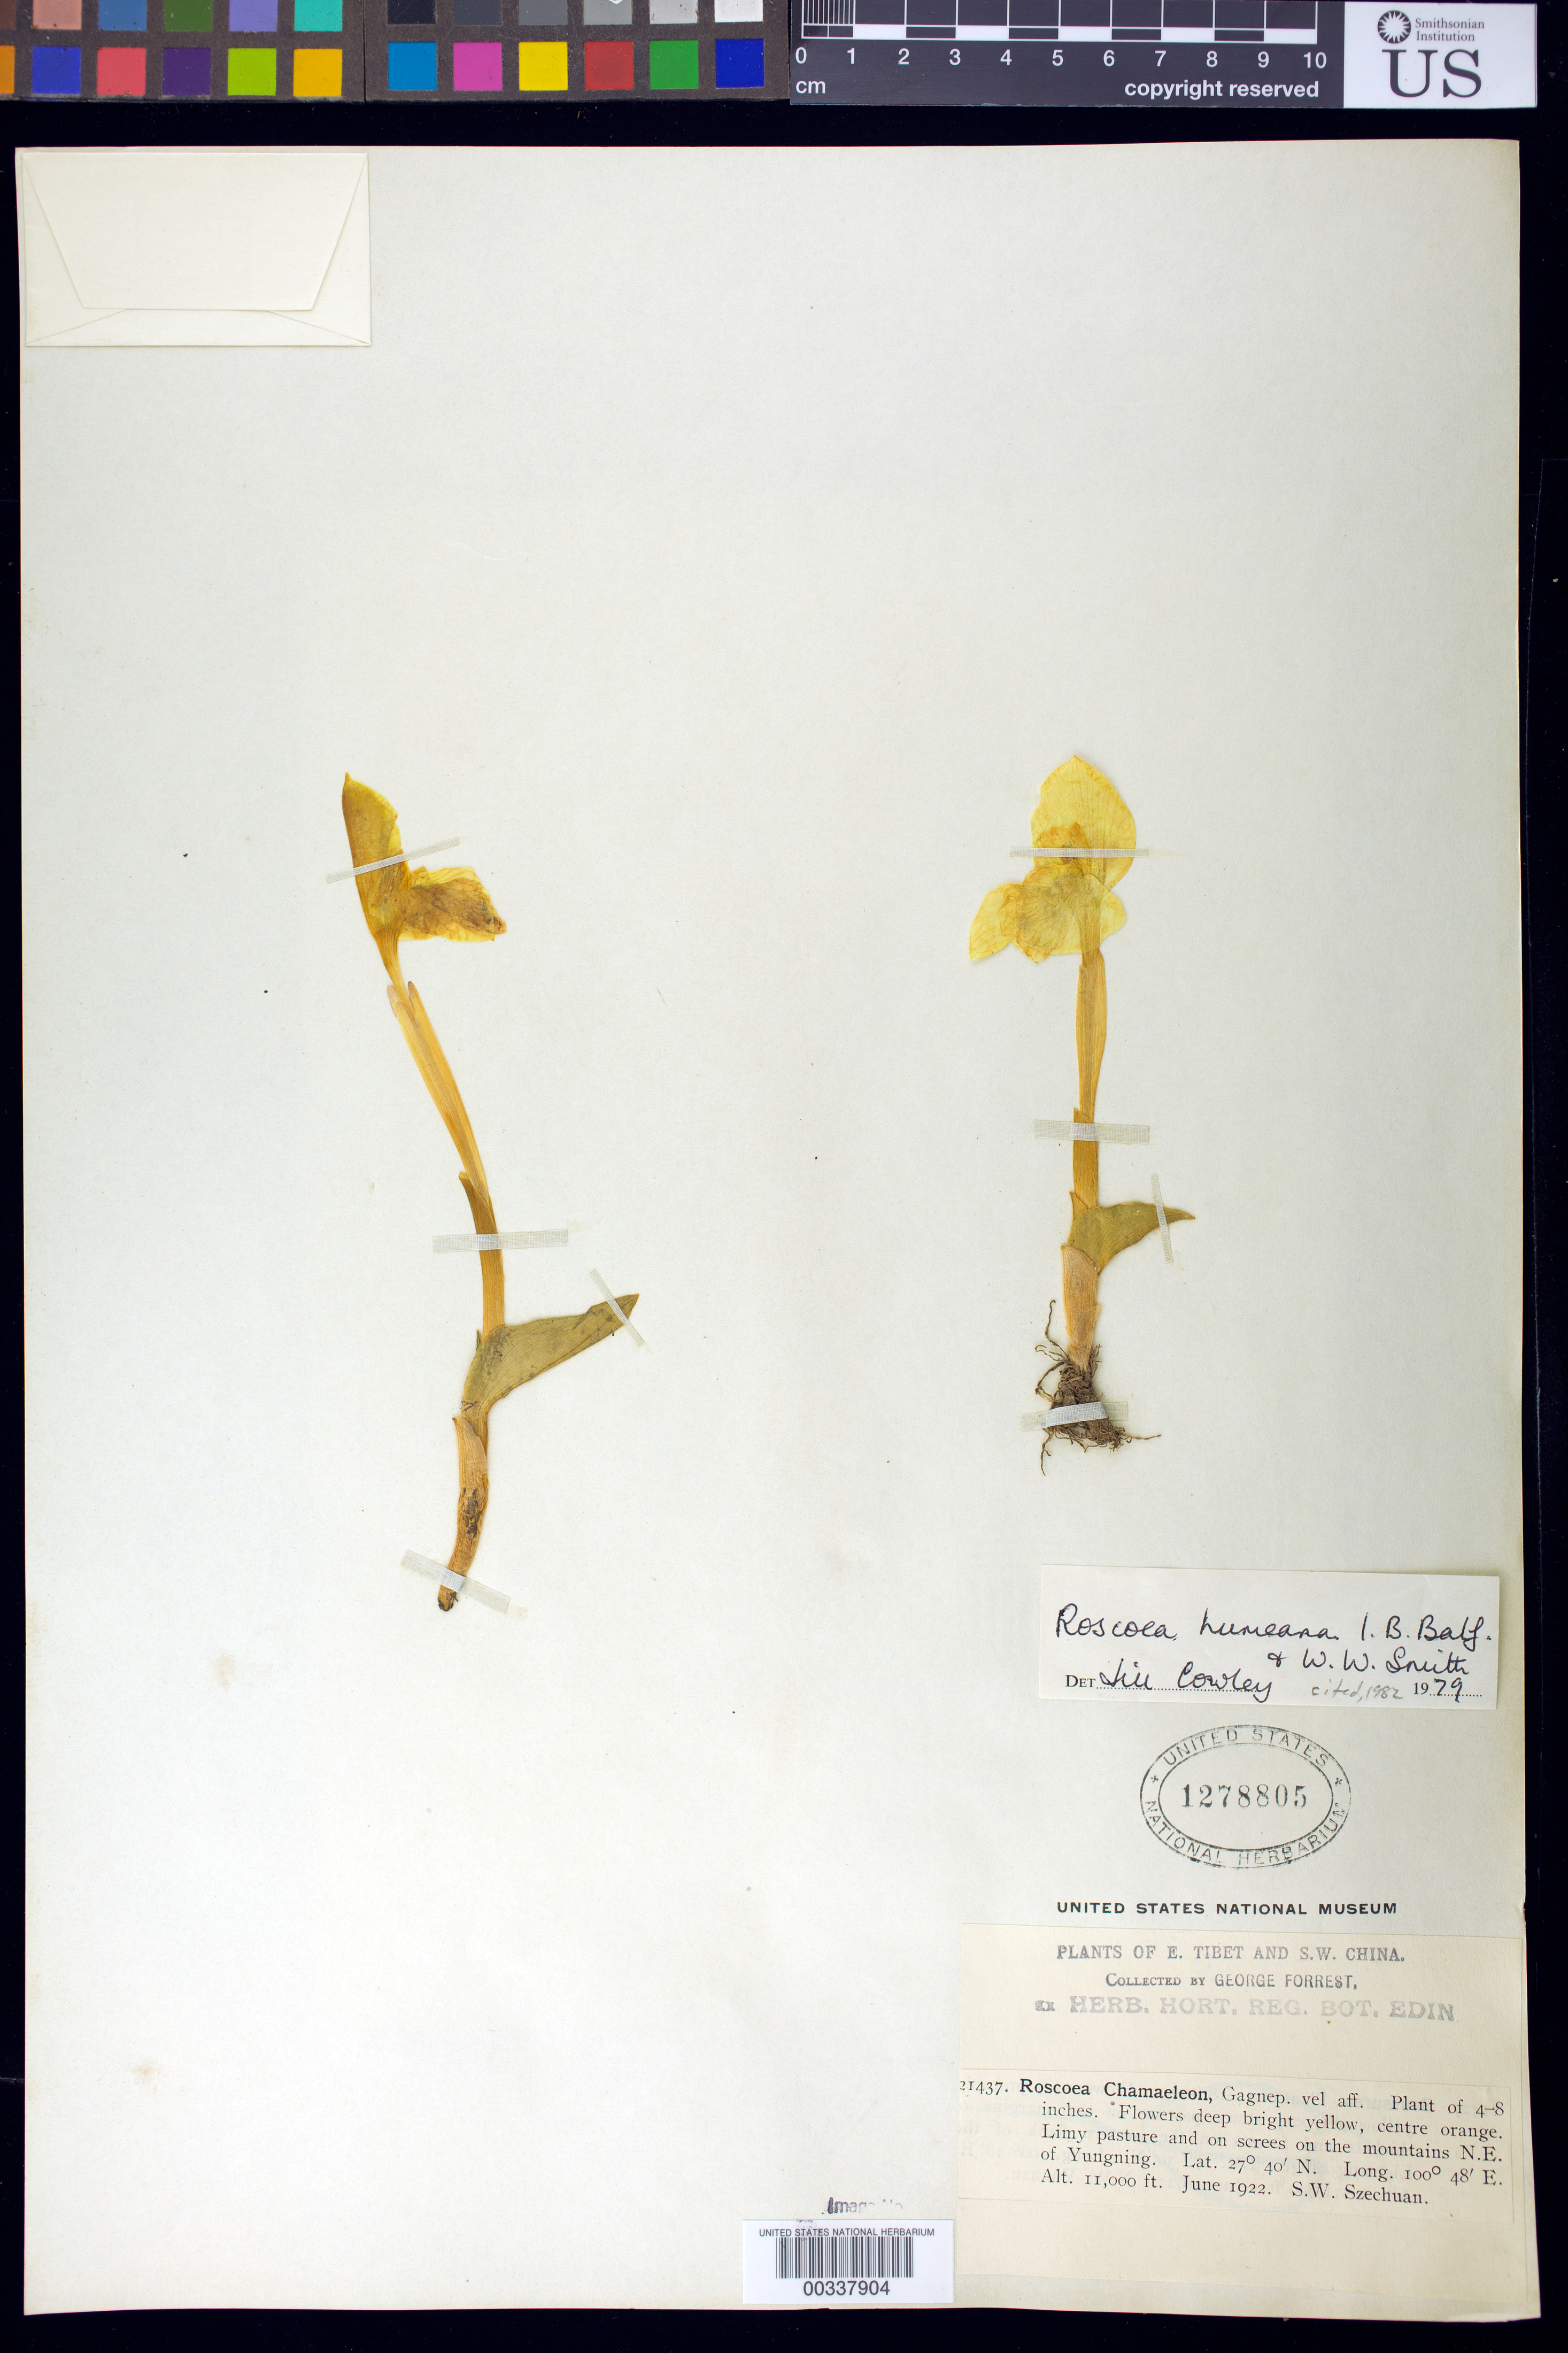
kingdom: Plantae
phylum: Tracheophyta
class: Liliopsida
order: Zingiberales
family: Zingiberaceae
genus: Roscoea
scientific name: Roscoea humeana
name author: Balf. f. & W.W. Sm.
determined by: Cowley, J.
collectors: G. Forrest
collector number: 21437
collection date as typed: Jun 1922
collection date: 1922-06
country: China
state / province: Sichuan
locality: Plants of e. tibet and s.w. china, limy pasture and on screes on mountains n.e. of yungning, s.w. szechuan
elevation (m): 3353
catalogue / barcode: US 1278805